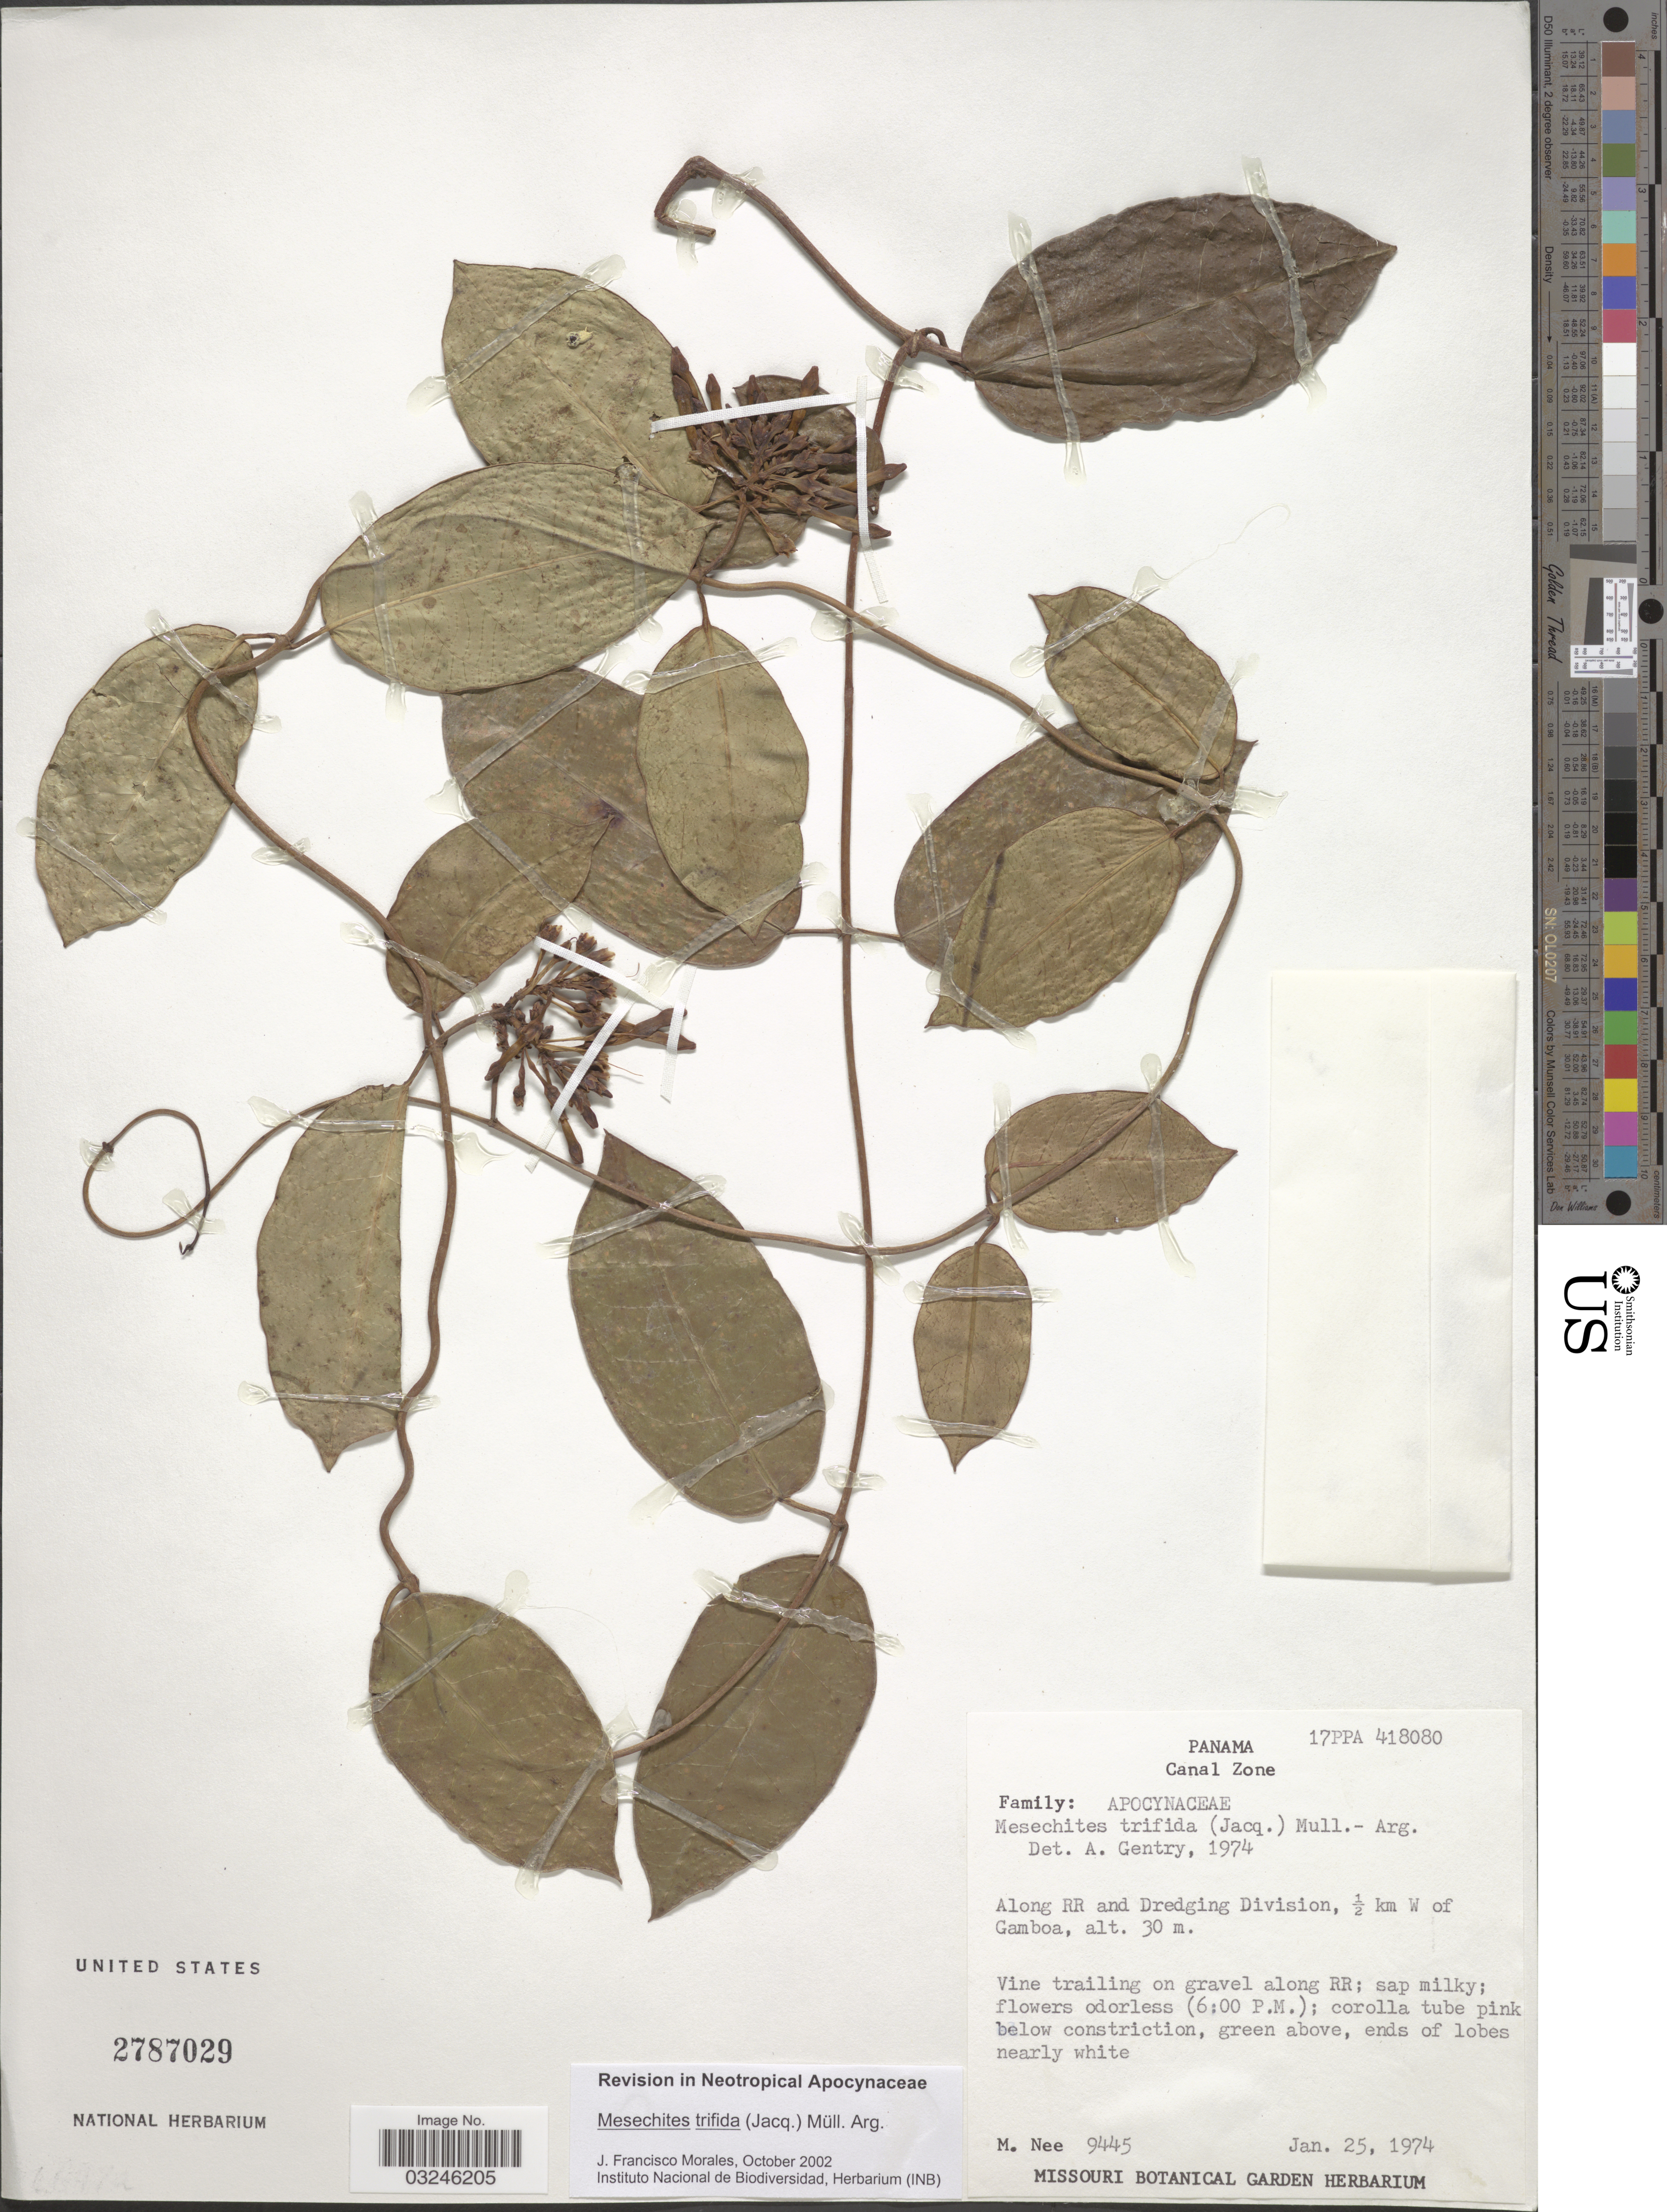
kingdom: Plantae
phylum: Tracheophyta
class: Magnoliopsida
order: Gentianales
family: Apocynaceae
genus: Mesechites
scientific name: Mesechites trifidus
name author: (Jacq.) Müll. Arg.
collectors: M. Nee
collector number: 9445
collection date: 1974-01-25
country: Panama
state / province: Colón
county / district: Canal Zone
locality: Canal Zone. Along RR and Dredging Division, ½ km W of Gamboa.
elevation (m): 30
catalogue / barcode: US 2787029